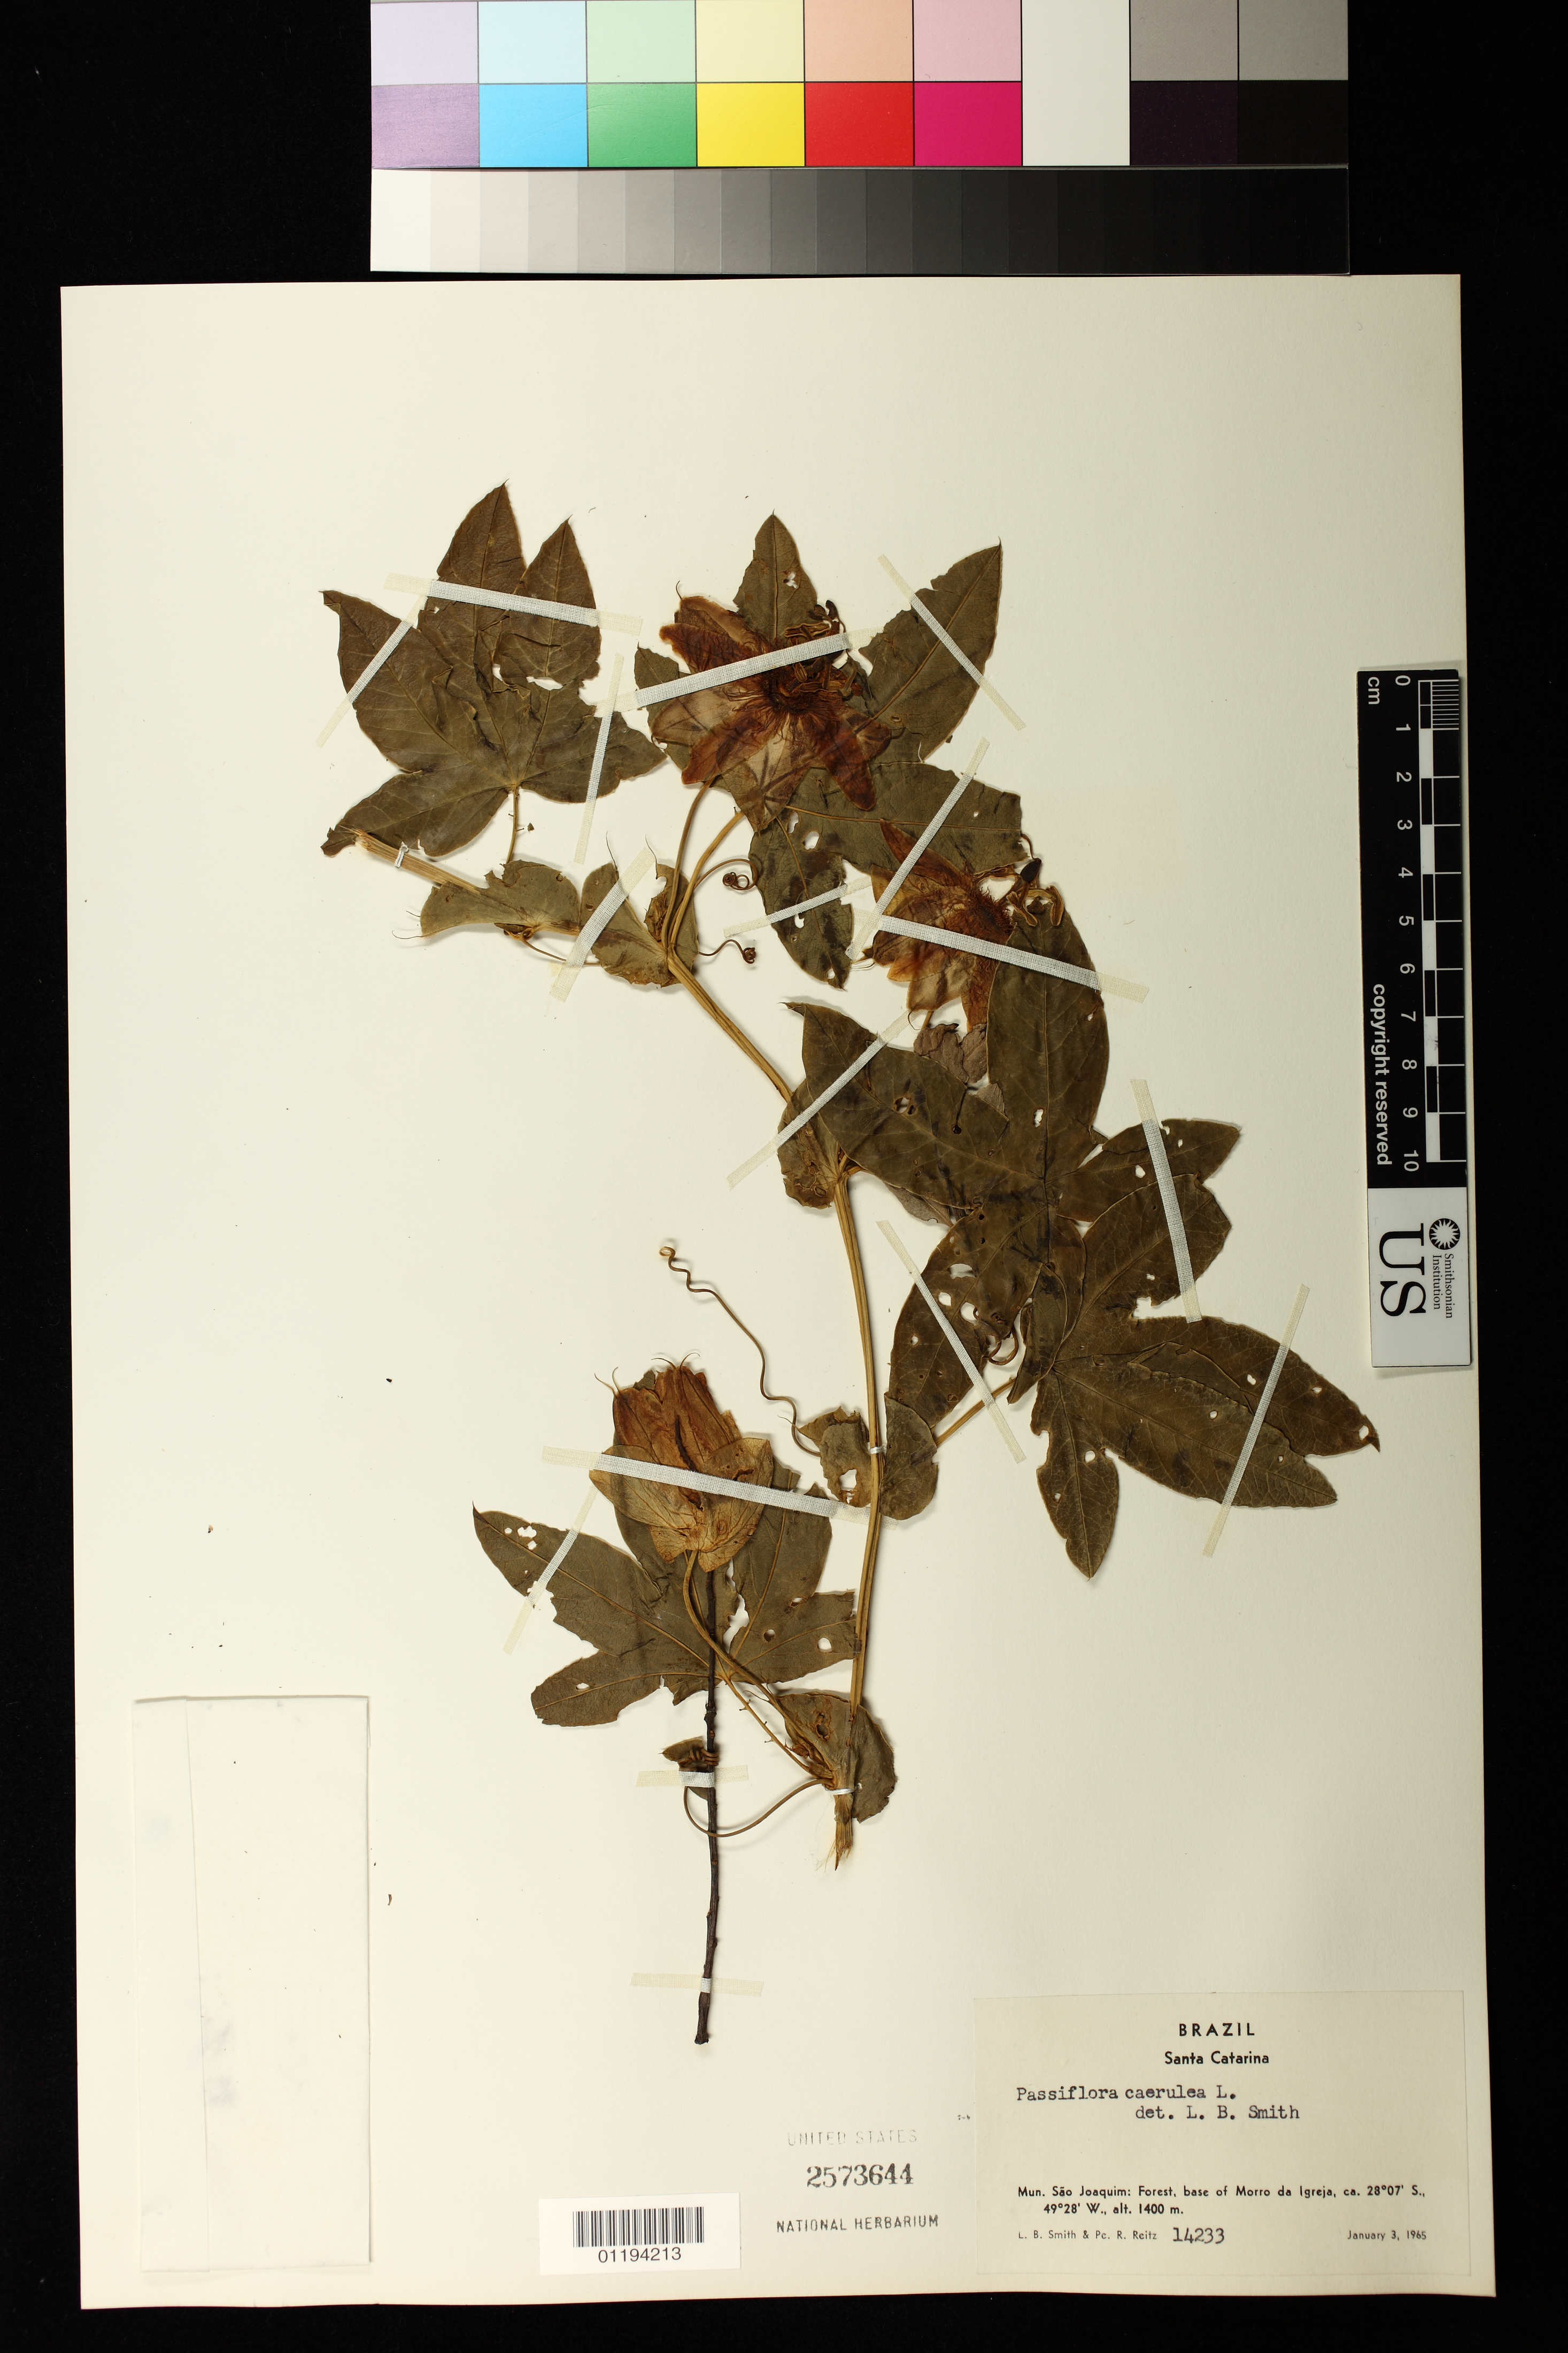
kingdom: Plantae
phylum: Tracheophyta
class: Magnoliopsida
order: Malpighiales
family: Passifloraceae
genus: Passiflora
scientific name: Passiflora caerulea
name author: L.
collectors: L. Smith & R. Reitz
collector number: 14233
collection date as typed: Jan 3 1965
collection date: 1965-01-03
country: Brazil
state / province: Santa Catarina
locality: Mun. Sao Joaquim: Forest base of Morro de Igreja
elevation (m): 1400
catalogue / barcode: US 2573644